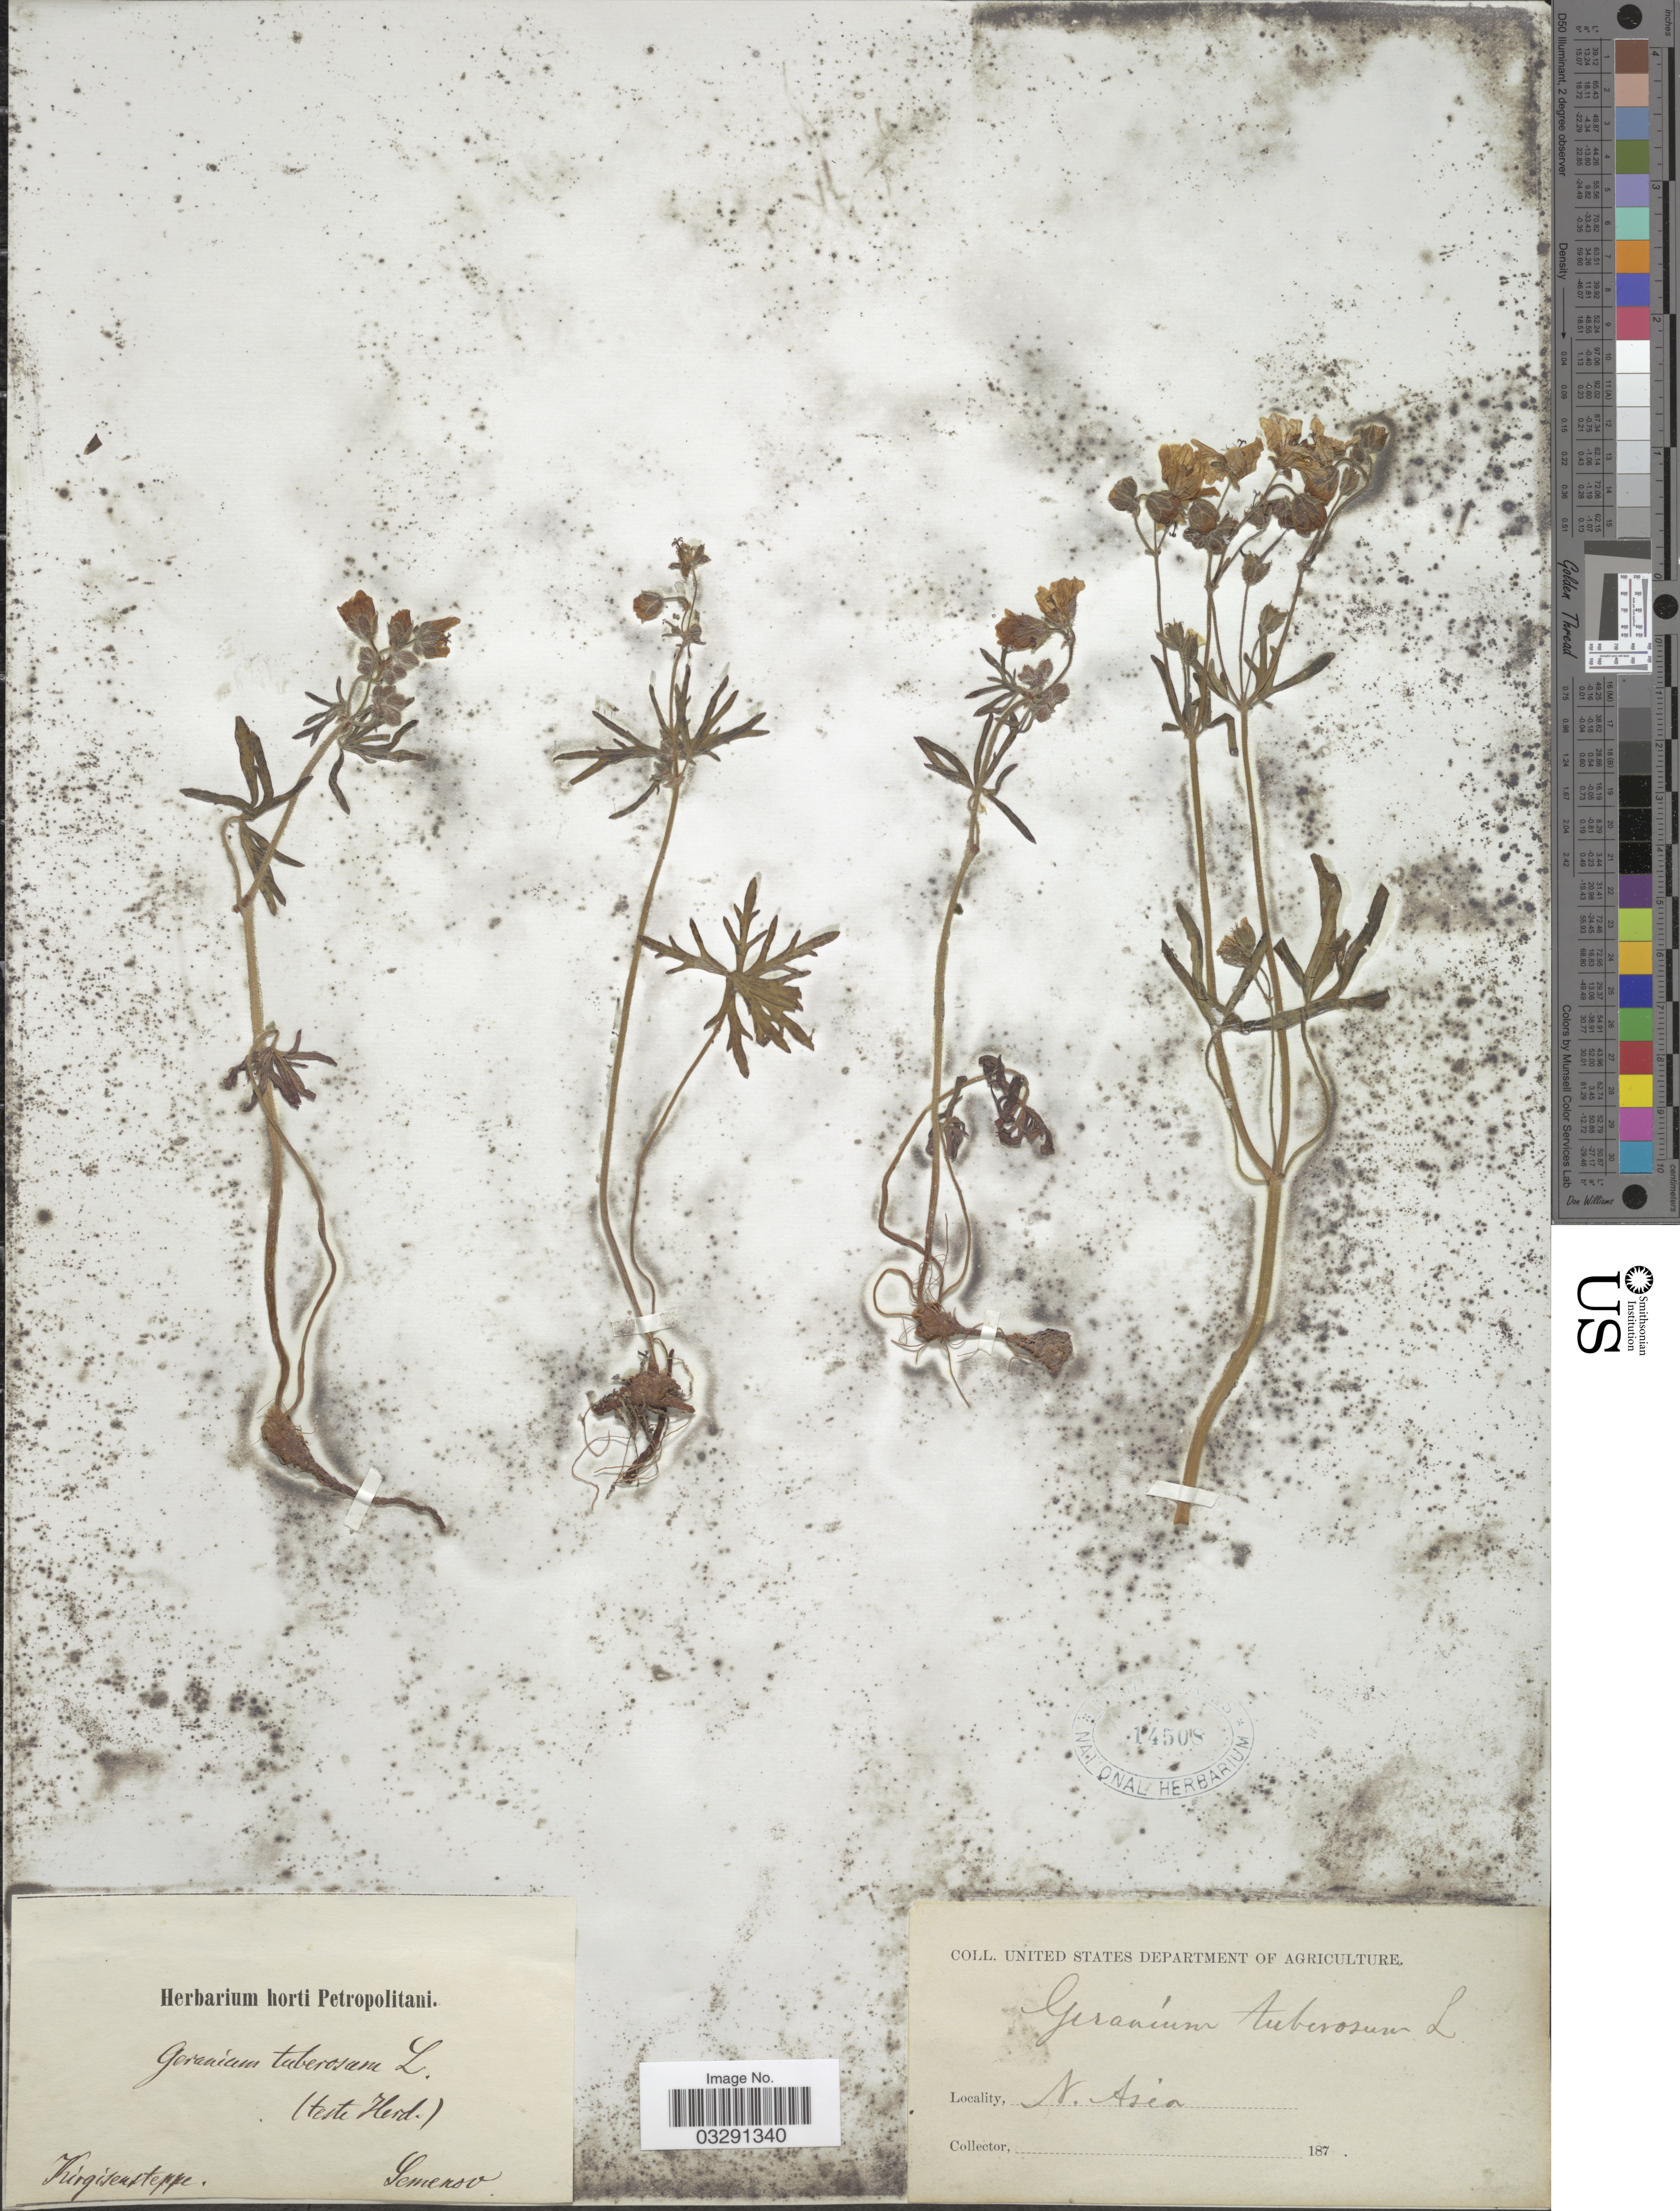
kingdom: Plantae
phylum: Tracheophyta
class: Magnoliopsida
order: Geraniales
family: Geraniaceae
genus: Geranium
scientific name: Geranium tuberosum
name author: L.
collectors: -- Semenov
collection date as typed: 187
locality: Kirgisenteppe [interpreted], N. Asia.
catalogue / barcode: US 14508